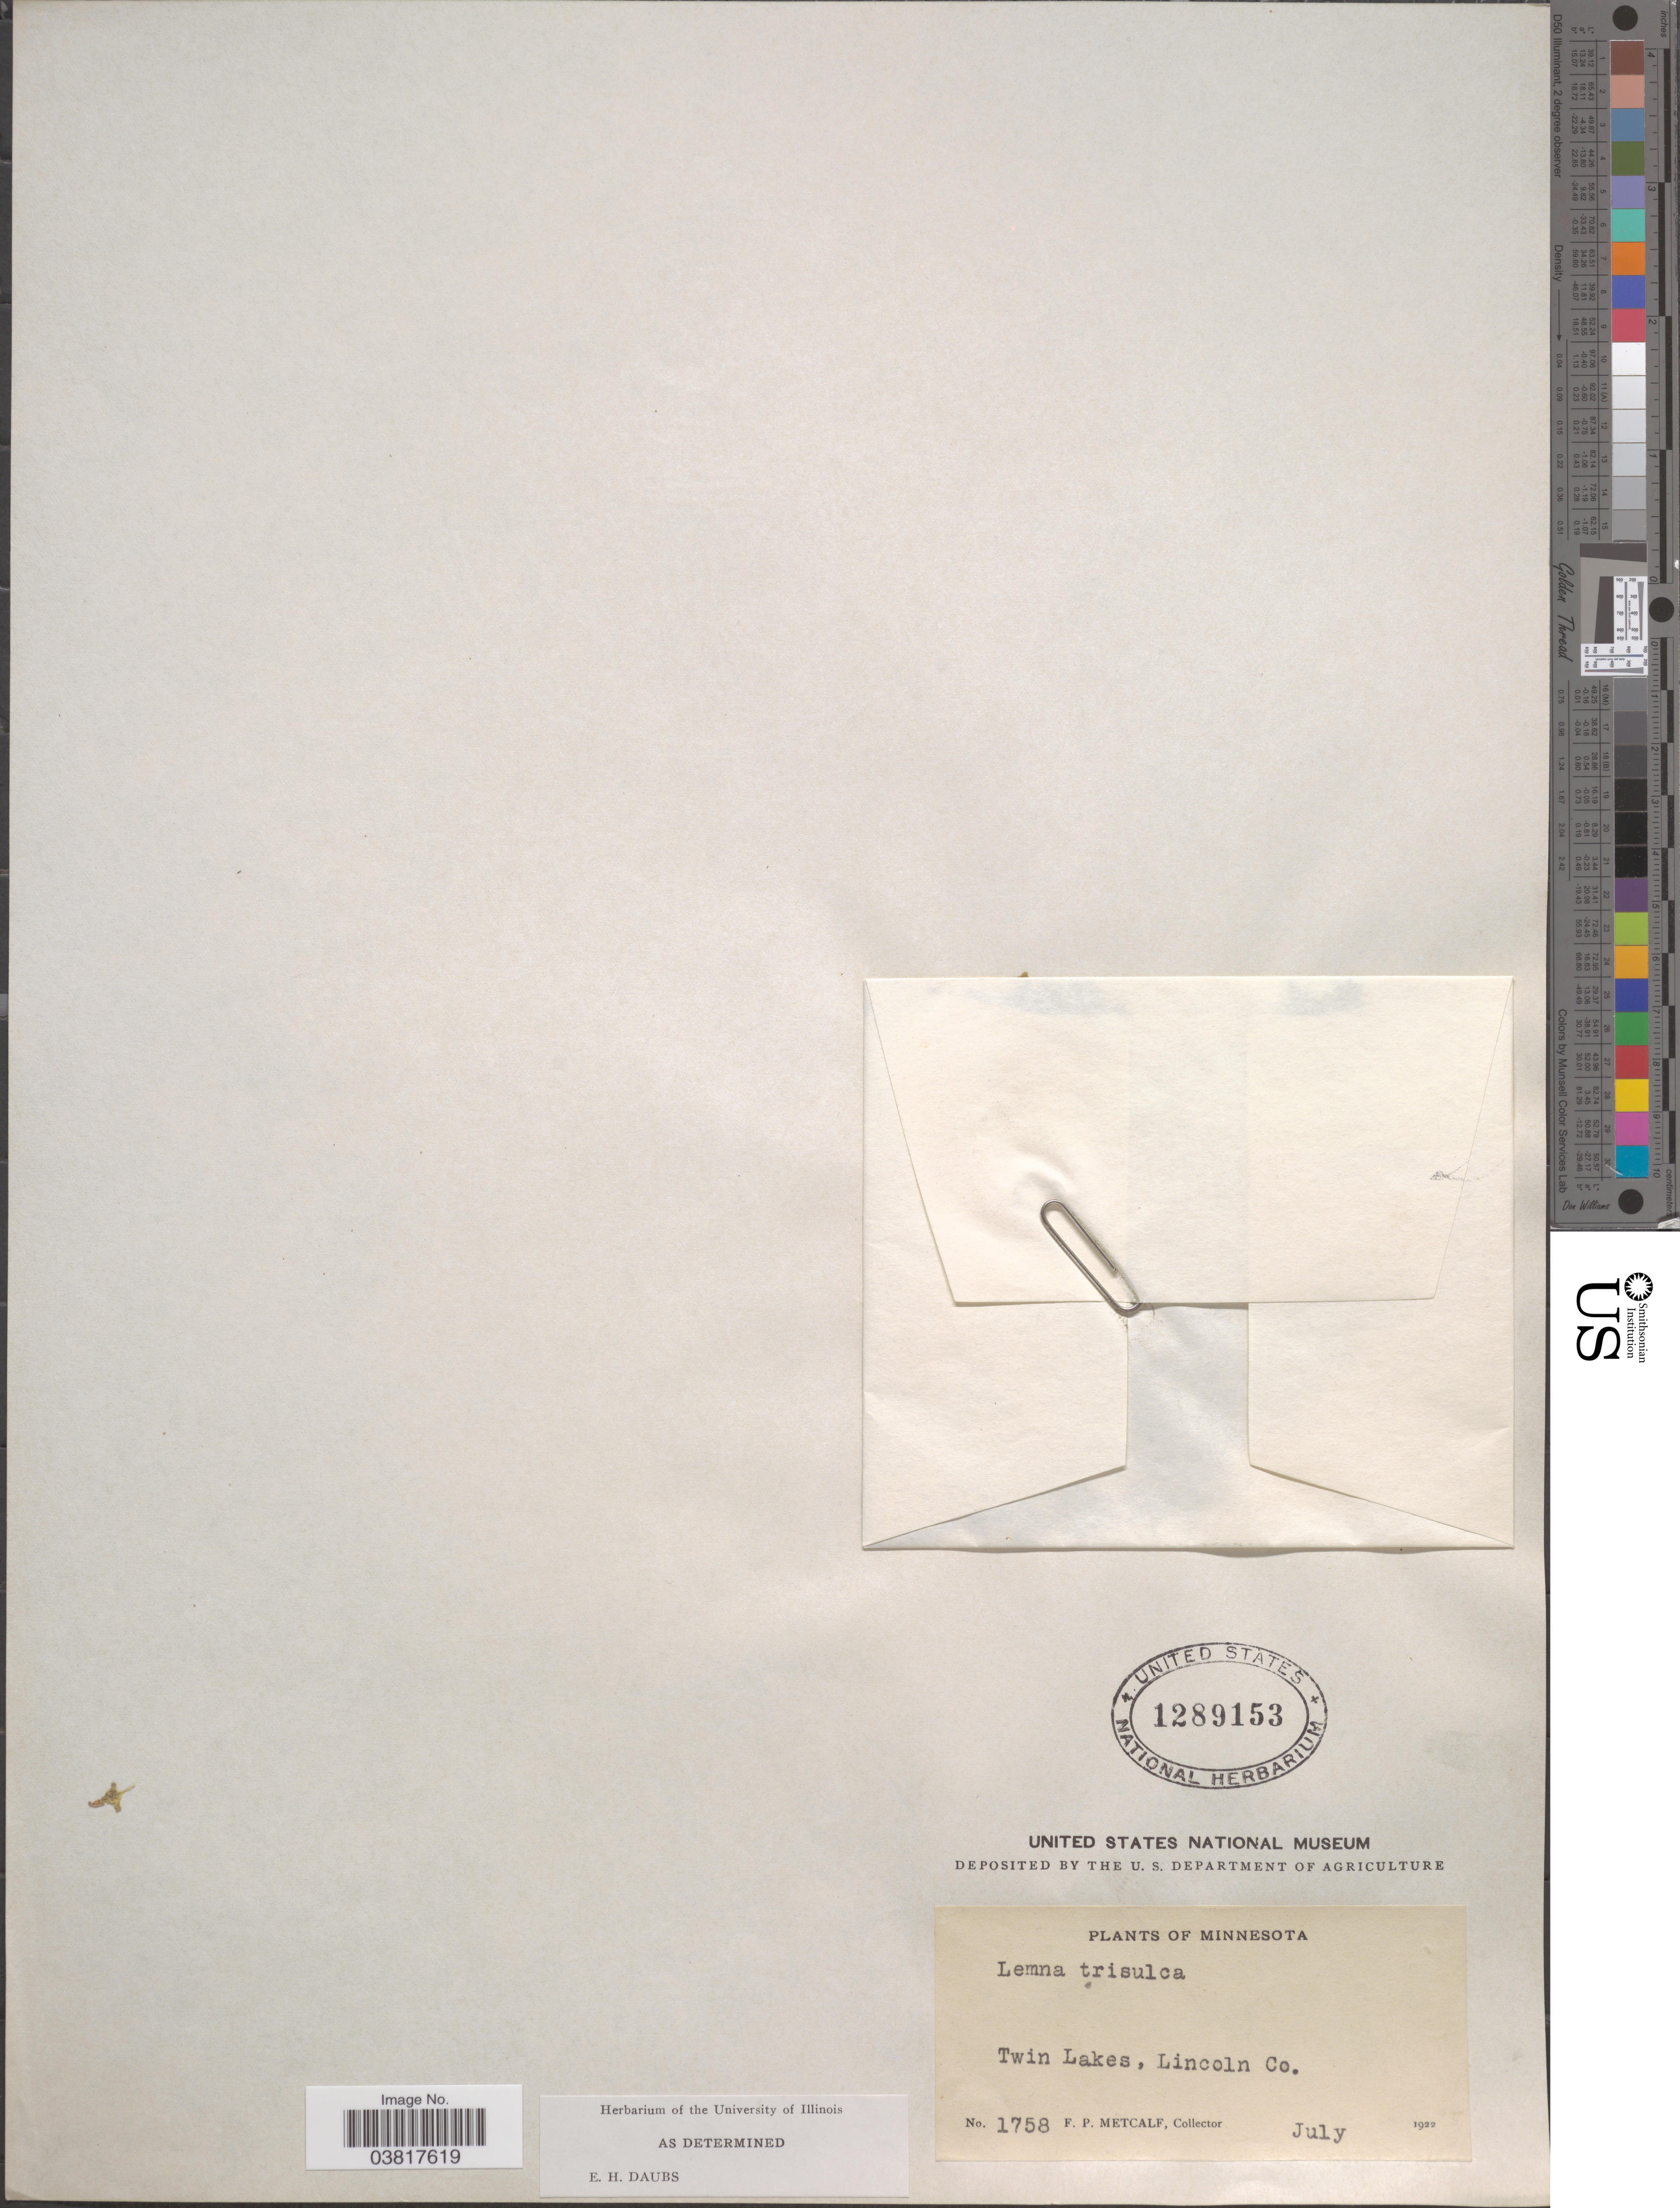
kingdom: Plantae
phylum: Tracheophyta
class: Liliopsida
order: Alismatales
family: Araceae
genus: Lemna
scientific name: Lemna trisulca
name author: L.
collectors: F. Metcalf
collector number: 1758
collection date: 1922-07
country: United States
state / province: Minnesota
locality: Twin Lakes, Lincoln Co.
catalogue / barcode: US 1289153